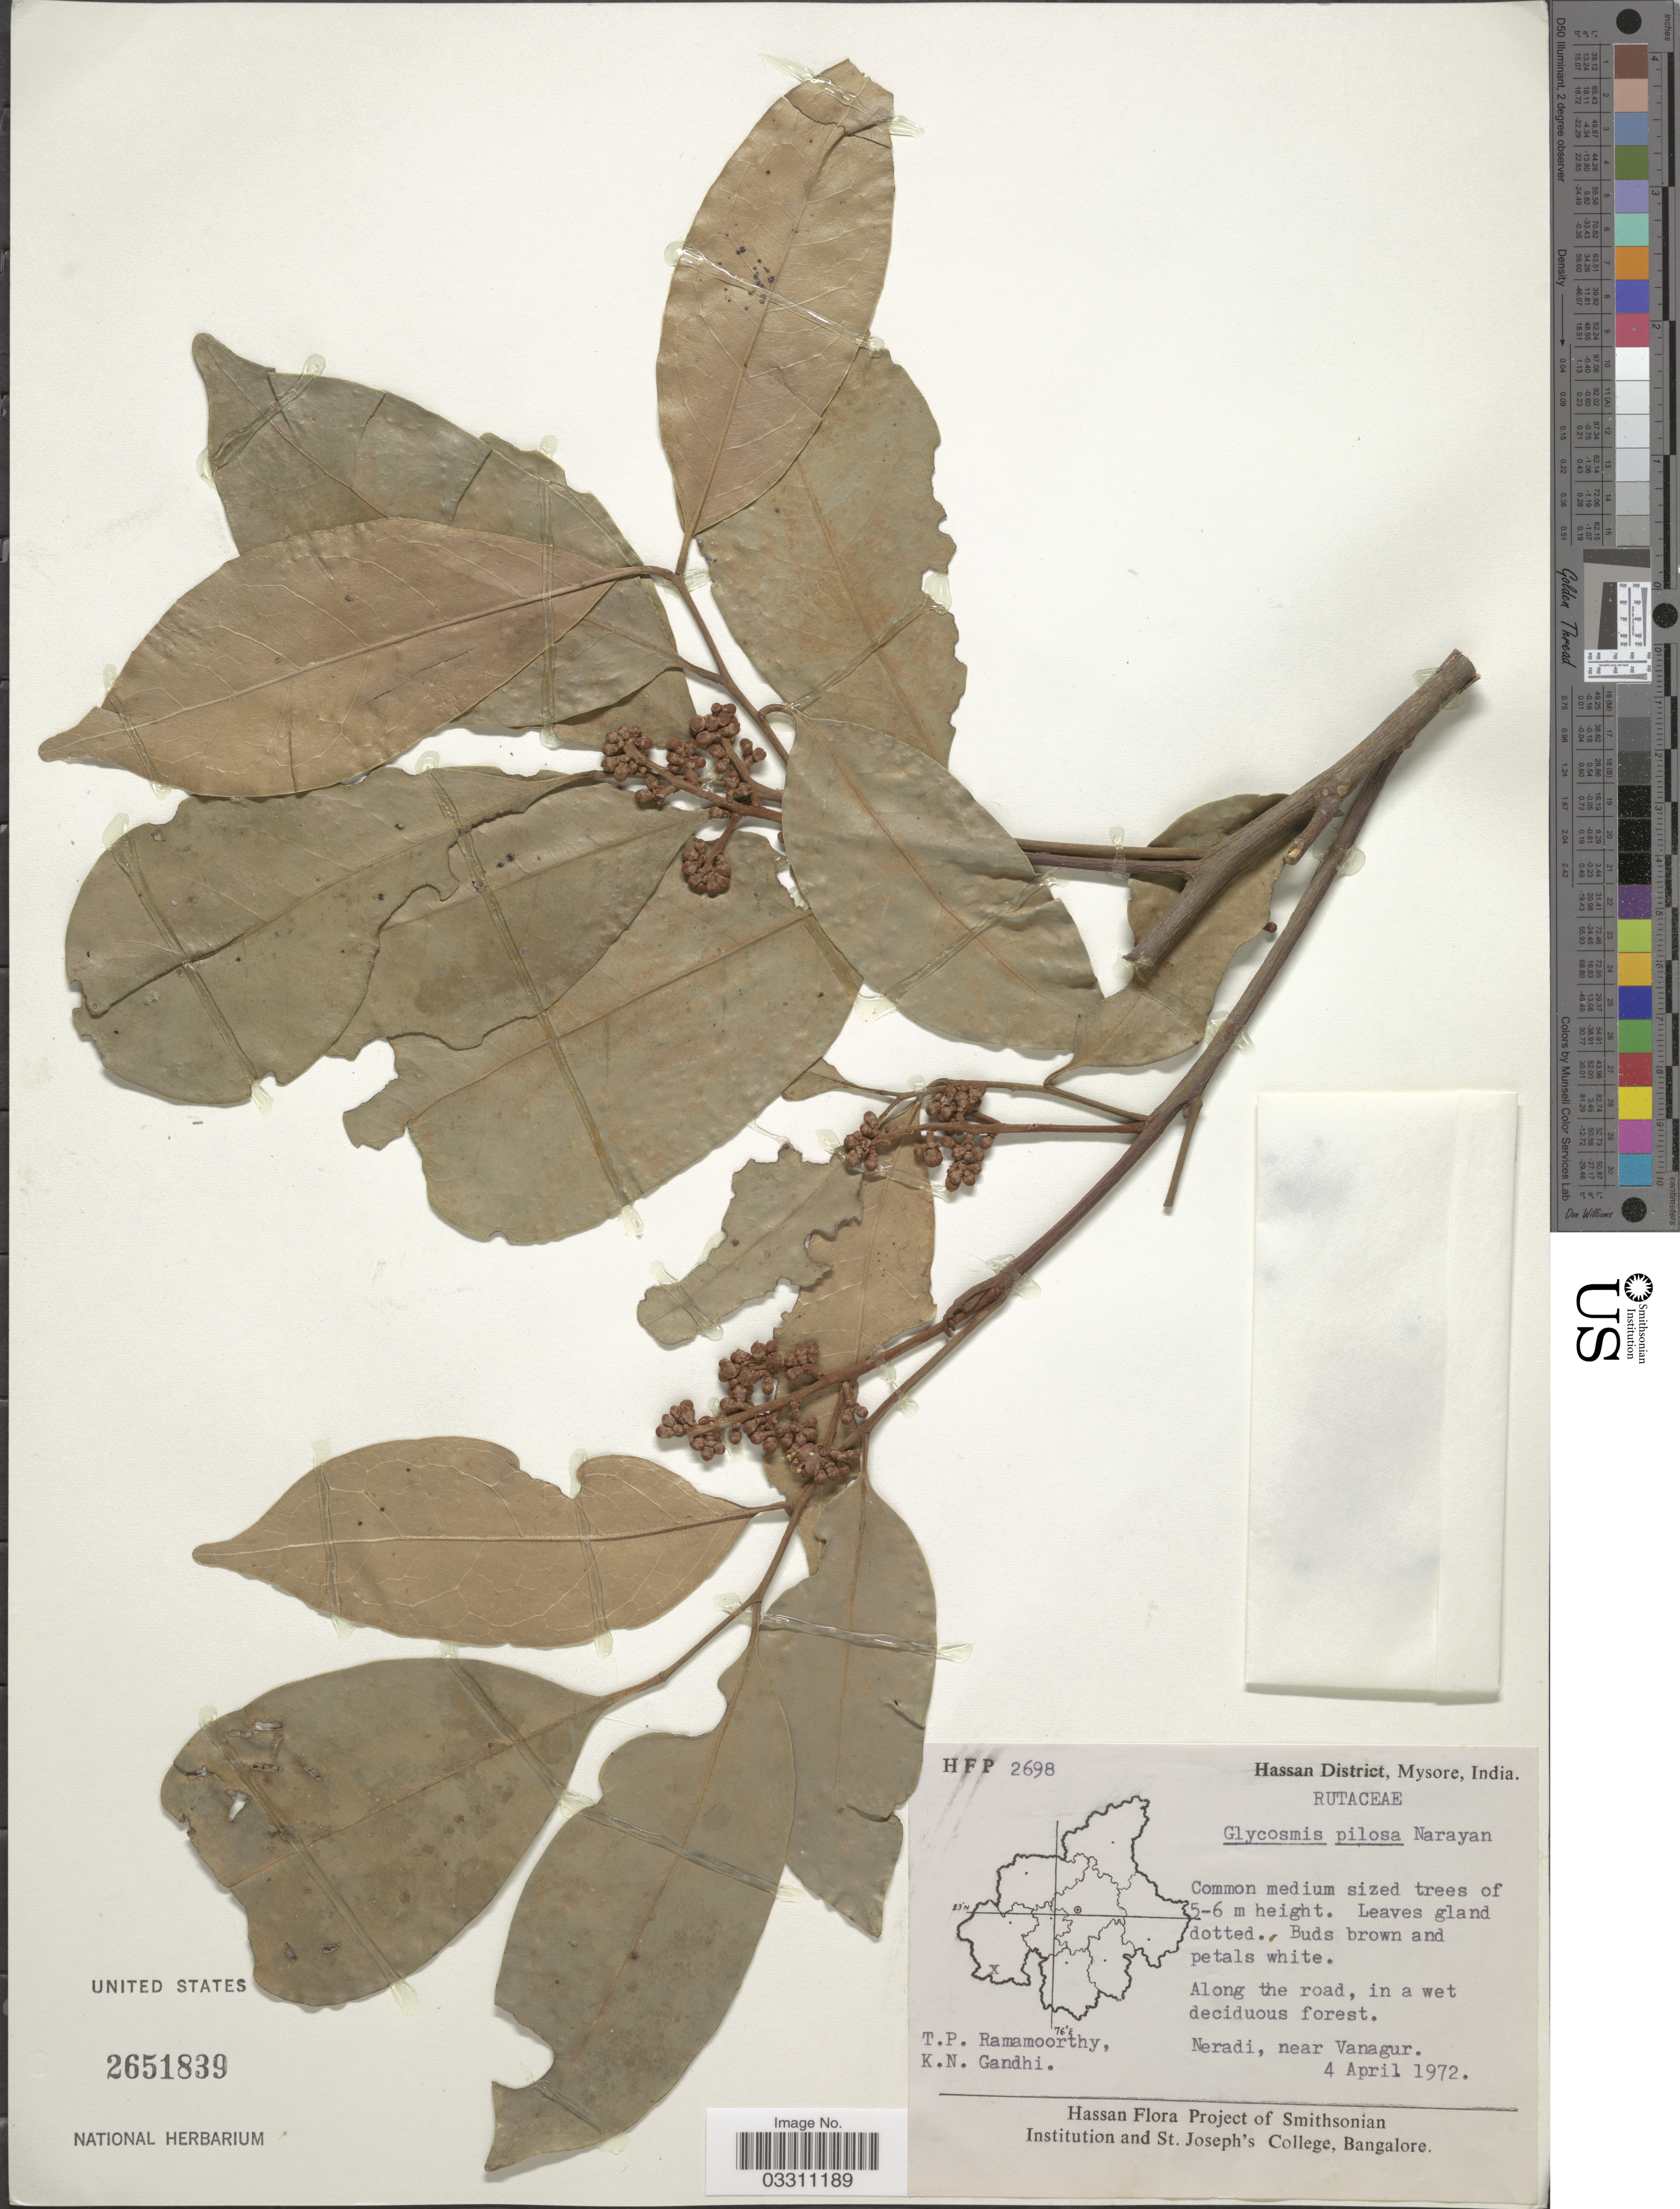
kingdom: Plantae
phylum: Tracheophyta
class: Magnoliopsida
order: Sapindales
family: Rutaceae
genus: Glycosmis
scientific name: Glycosmis pilosa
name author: V. Naray.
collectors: T. P. Ramamoorthy & K. N. Gandhi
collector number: HFP2698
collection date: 1972-04-04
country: India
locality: Hassan District, Mysore. Neradi, near Vanagur.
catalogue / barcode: US 2651839